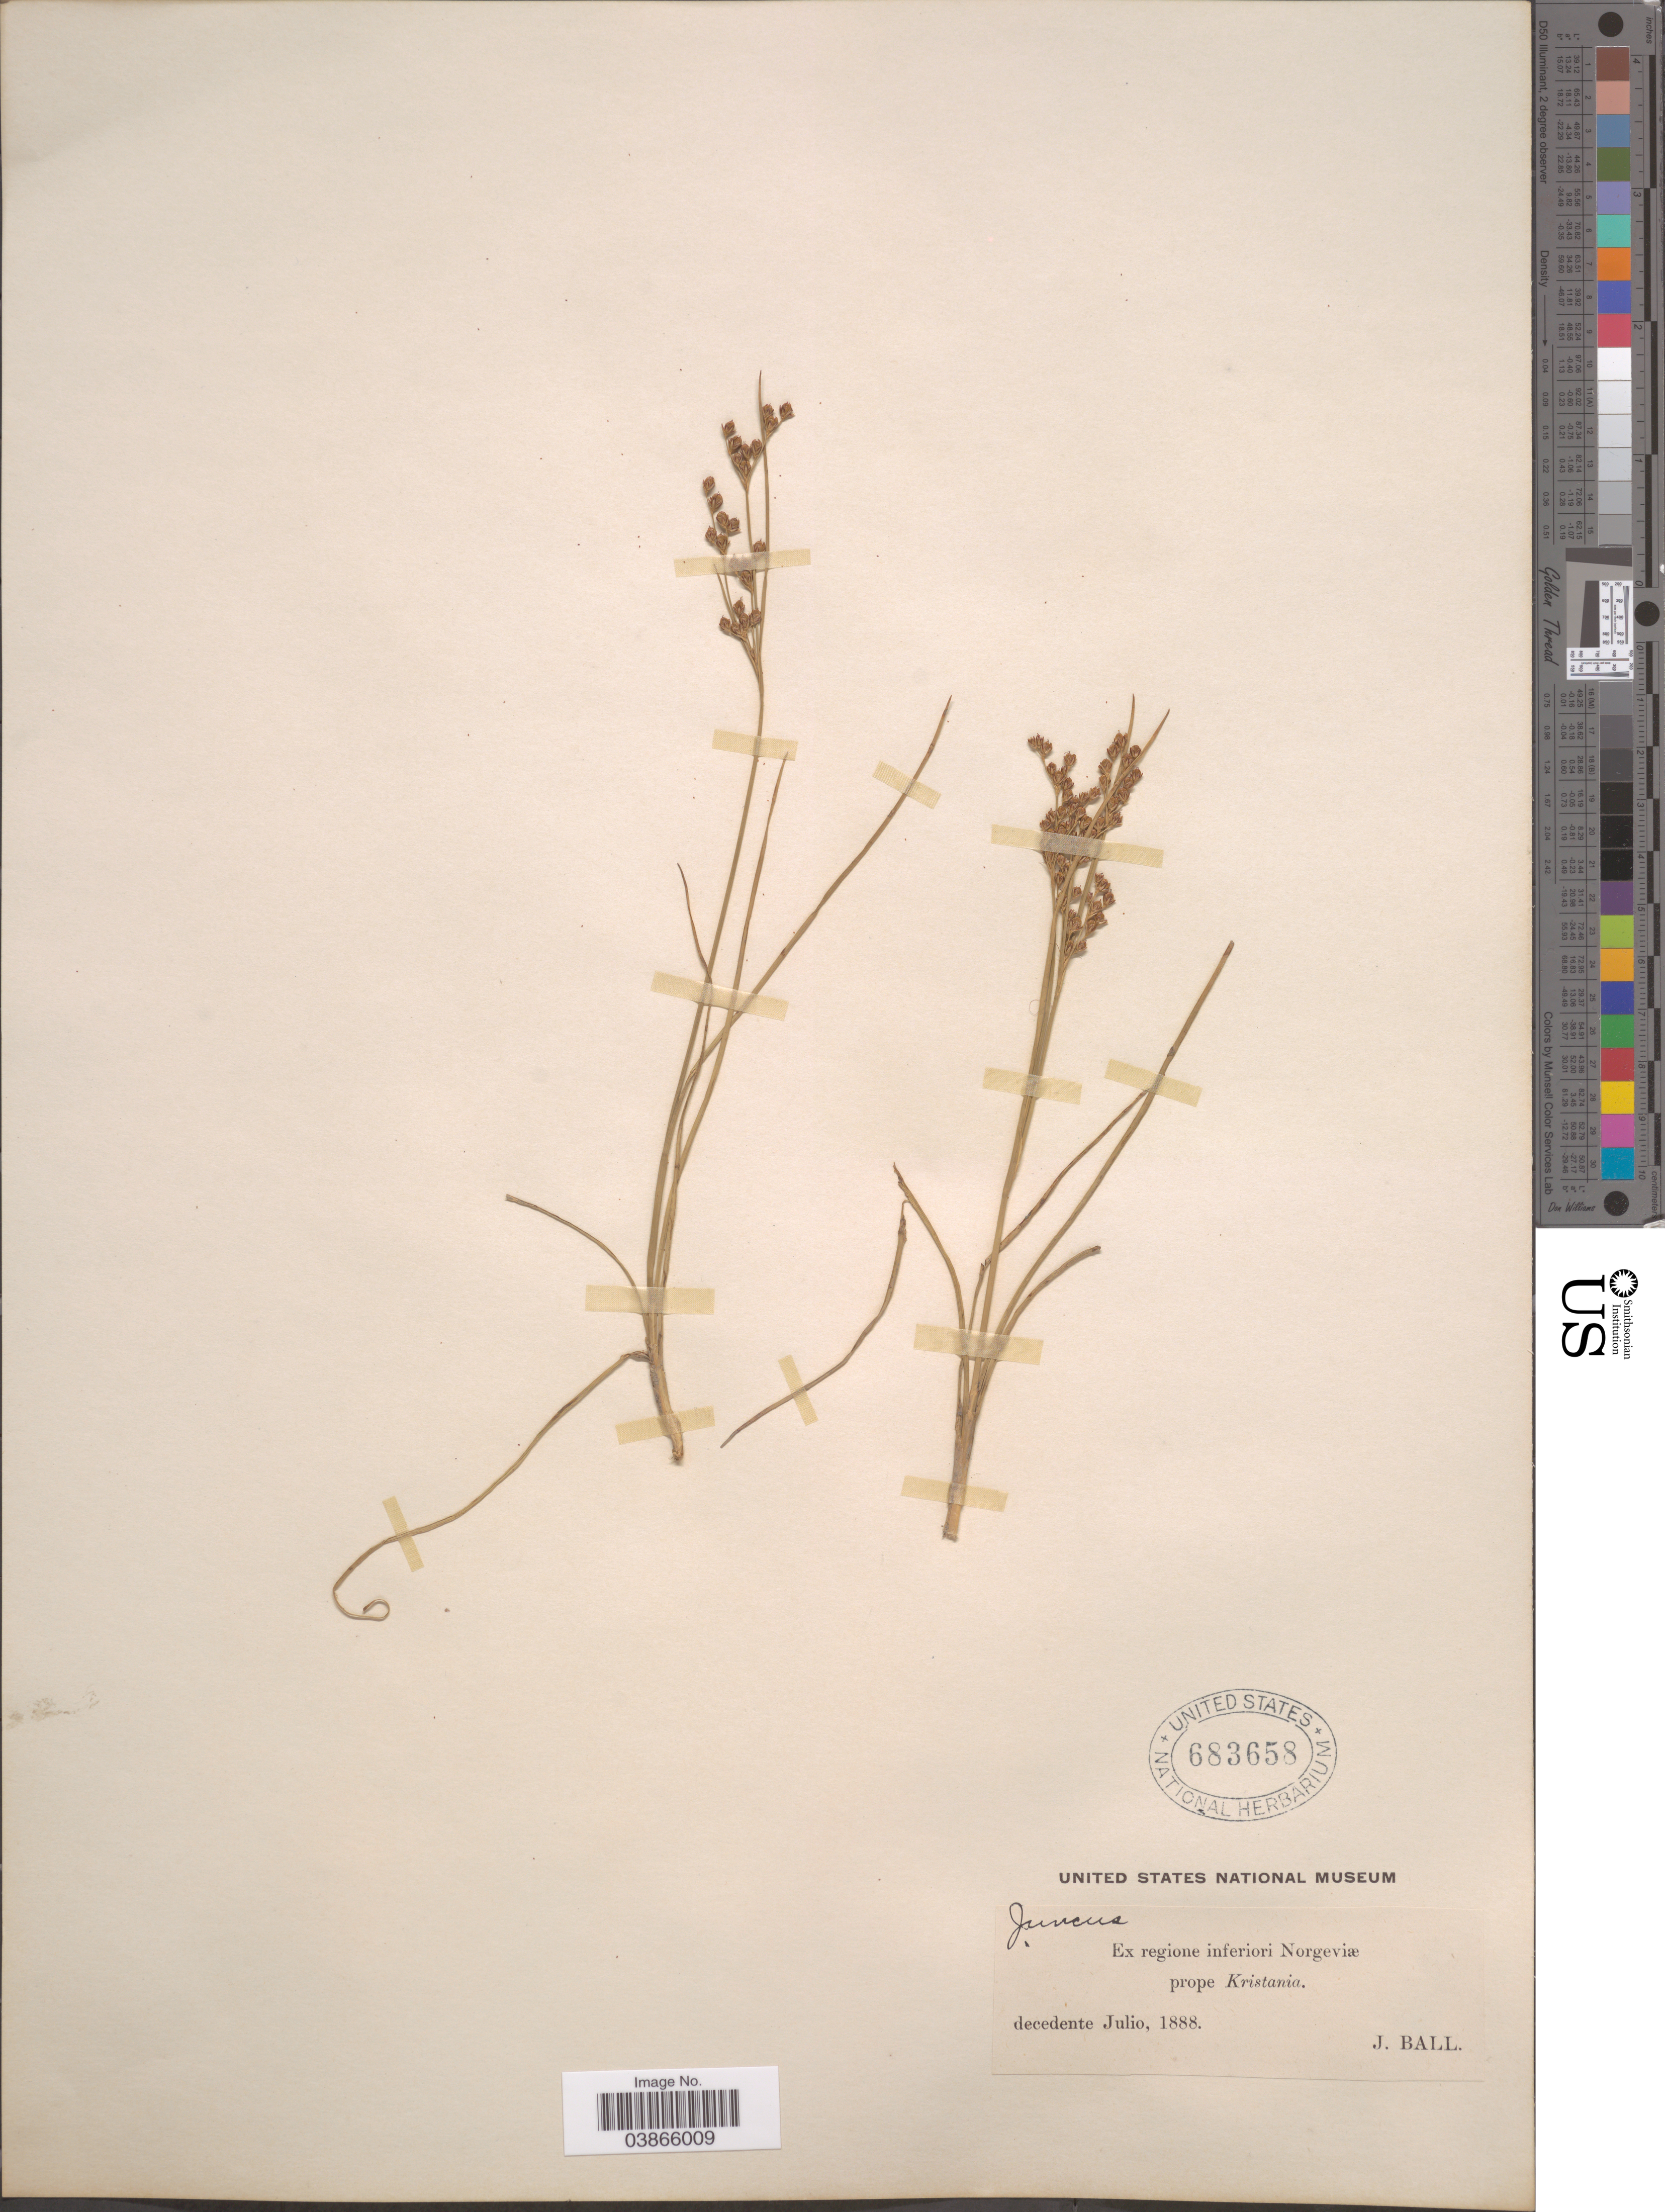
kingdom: Plantae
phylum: Tracheophyta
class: Liliopsida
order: Poales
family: Juncaceae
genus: Juncus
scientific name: Juncus sp.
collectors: J. Ball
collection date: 1888-07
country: Norway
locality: Ex regione inferiori Norgeviæ prope Kristania.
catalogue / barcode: US 683658